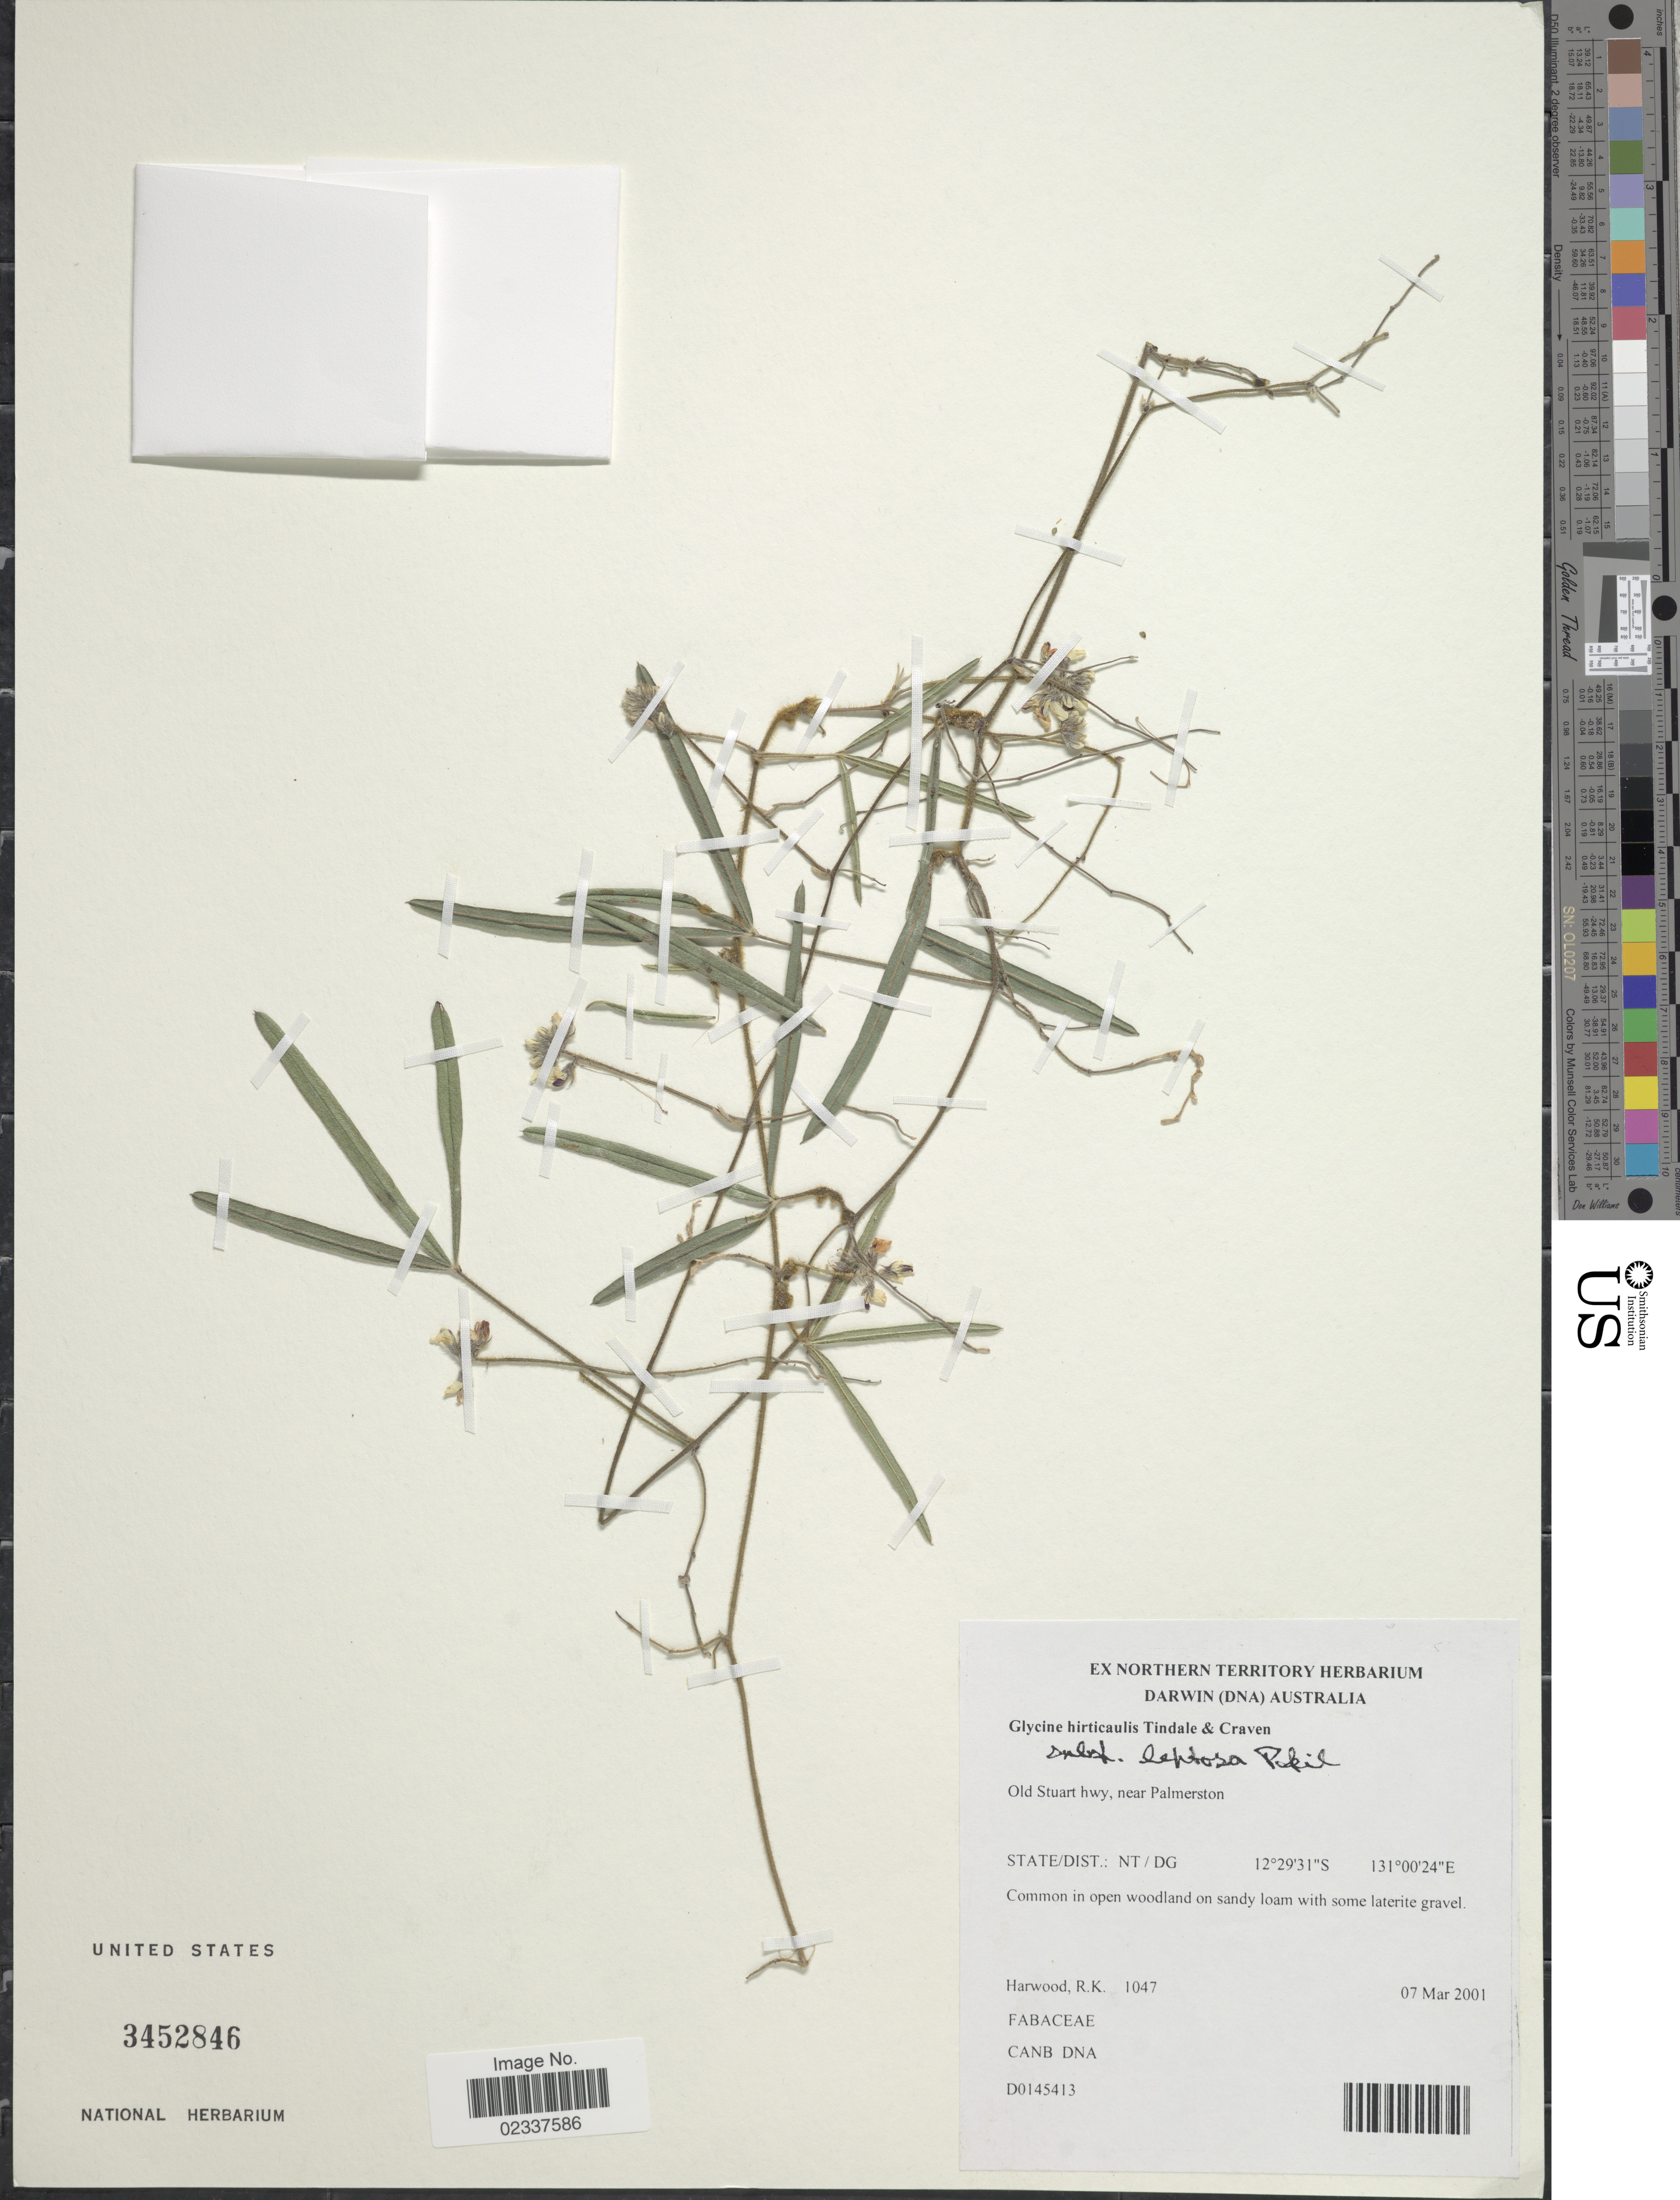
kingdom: Plantae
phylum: Tracheophyta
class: Magnoliopsida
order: Fabales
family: Fabaceae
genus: Glycine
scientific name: Glycine hirticaulis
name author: Tindale & Craven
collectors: R. Harwood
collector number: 1047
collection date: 2001-03-07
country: Australia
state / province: Northern Territory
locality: Old Stuart hwy, near Palmerston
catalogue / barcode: US 3452846